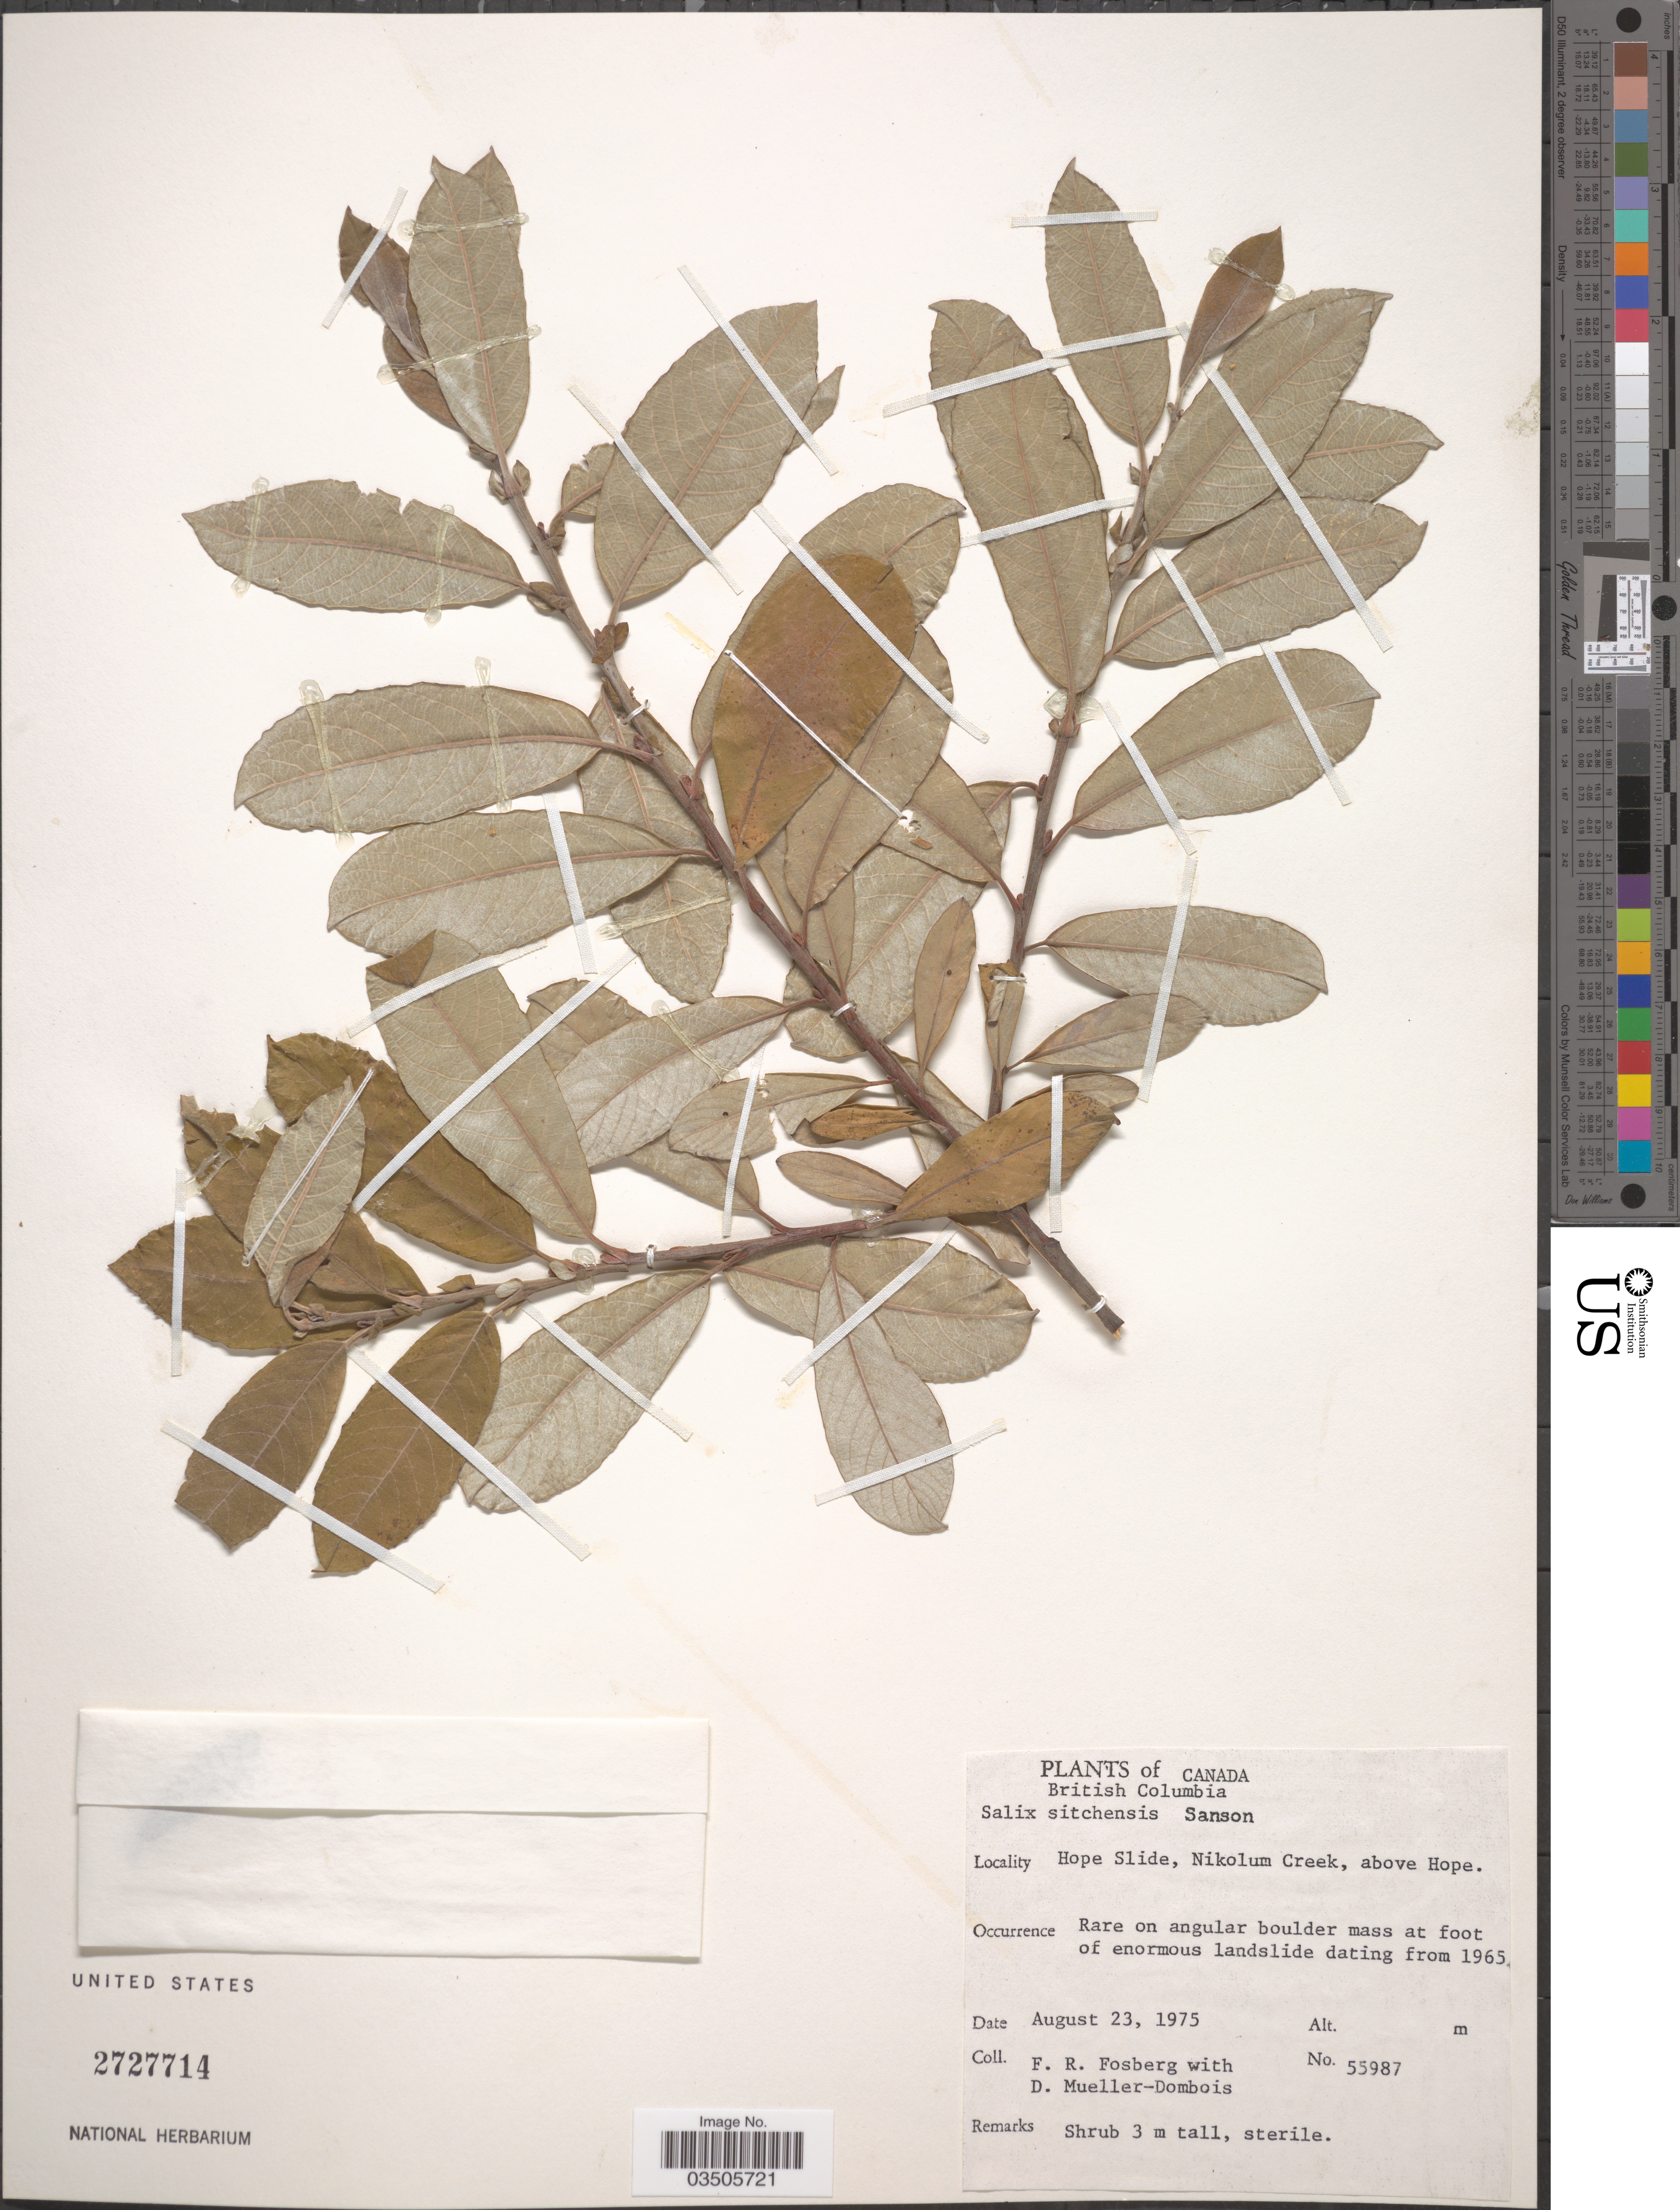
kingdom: Plantae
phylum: Tracheophyta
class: Magnoliopsida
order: Malpighiales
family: Salicaceae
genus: Salix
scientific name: Salix sitchensis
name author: Sanson ex Bong.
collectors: F. R. Fosberg & D. Mueller-Dombois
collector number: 55987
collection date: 1975-08-23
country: Canada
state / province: British Columbia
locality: Hope Slide, Nikolum Creek, above Hope.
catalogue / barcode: US 2727714